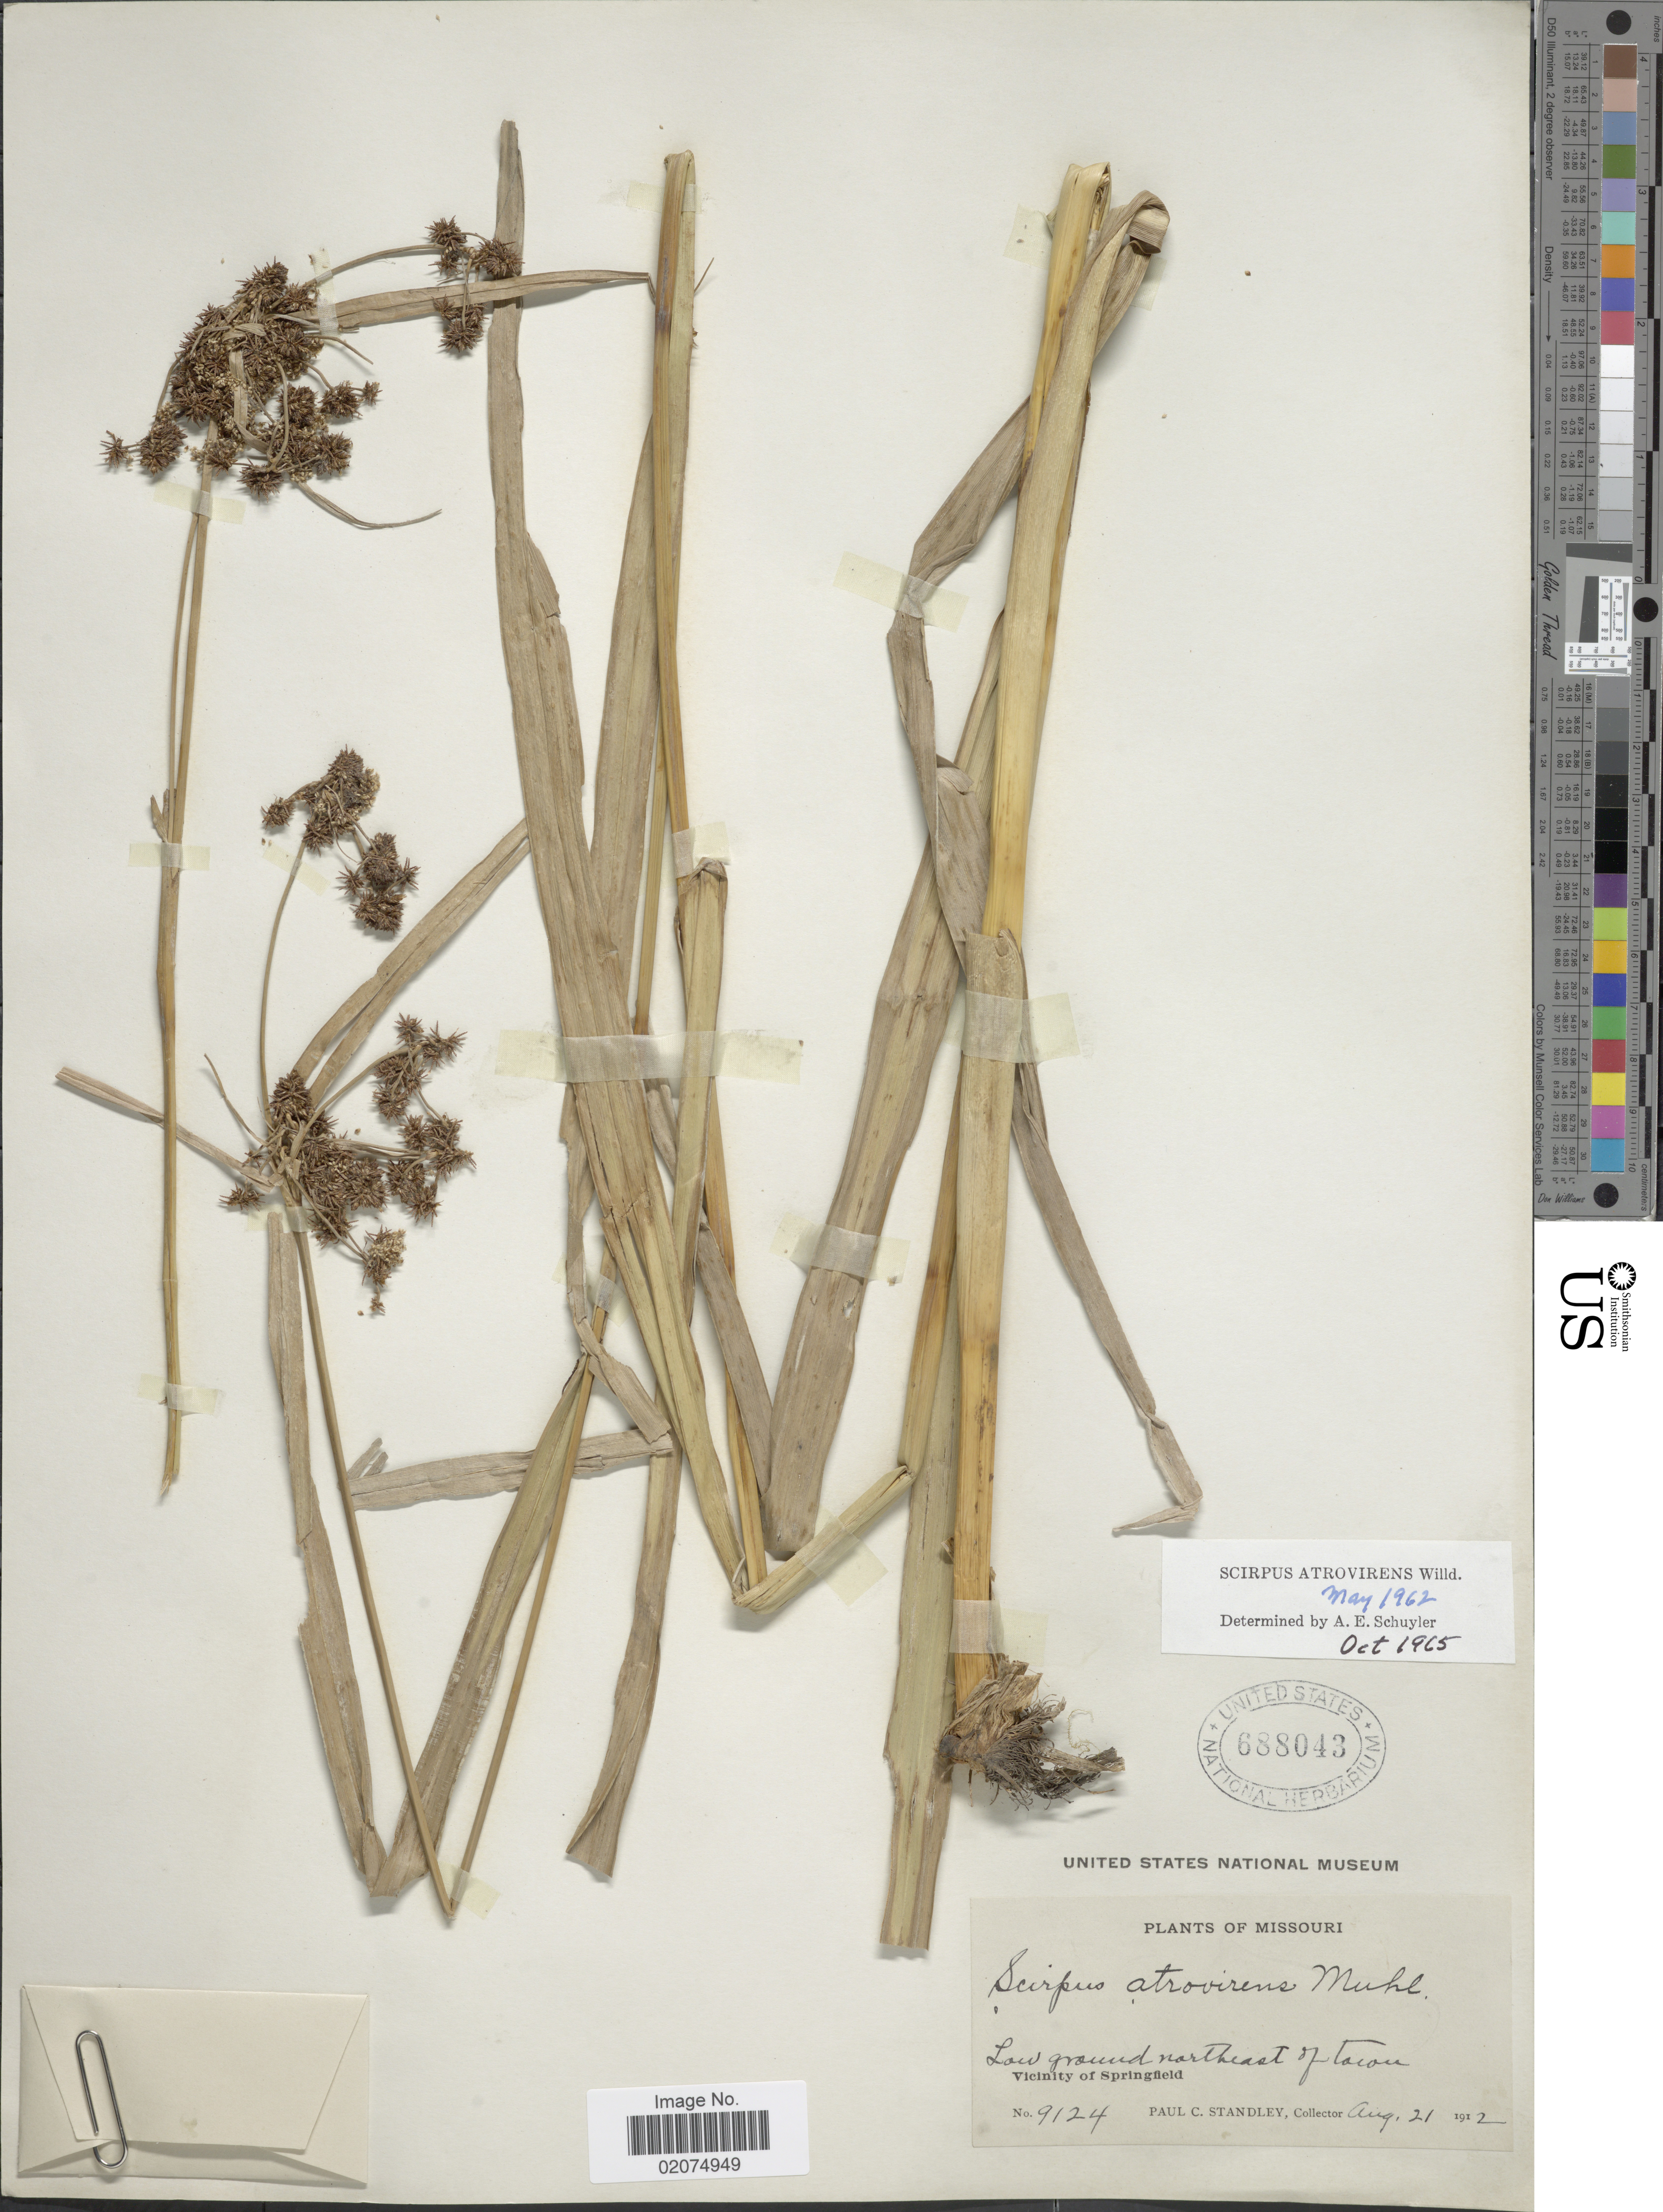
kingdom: Plantae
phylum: Tracheophyta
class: Liliopsida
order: Poales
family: Cyperaceae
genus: Scirpus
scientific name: Scirpus atrovirens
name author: Willd.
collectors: P. C. Standley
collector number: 9124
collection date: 1912-08-21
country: United States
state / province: Missouri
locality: Northeast of town, Vicinity of Springfield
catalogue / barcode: US 688043